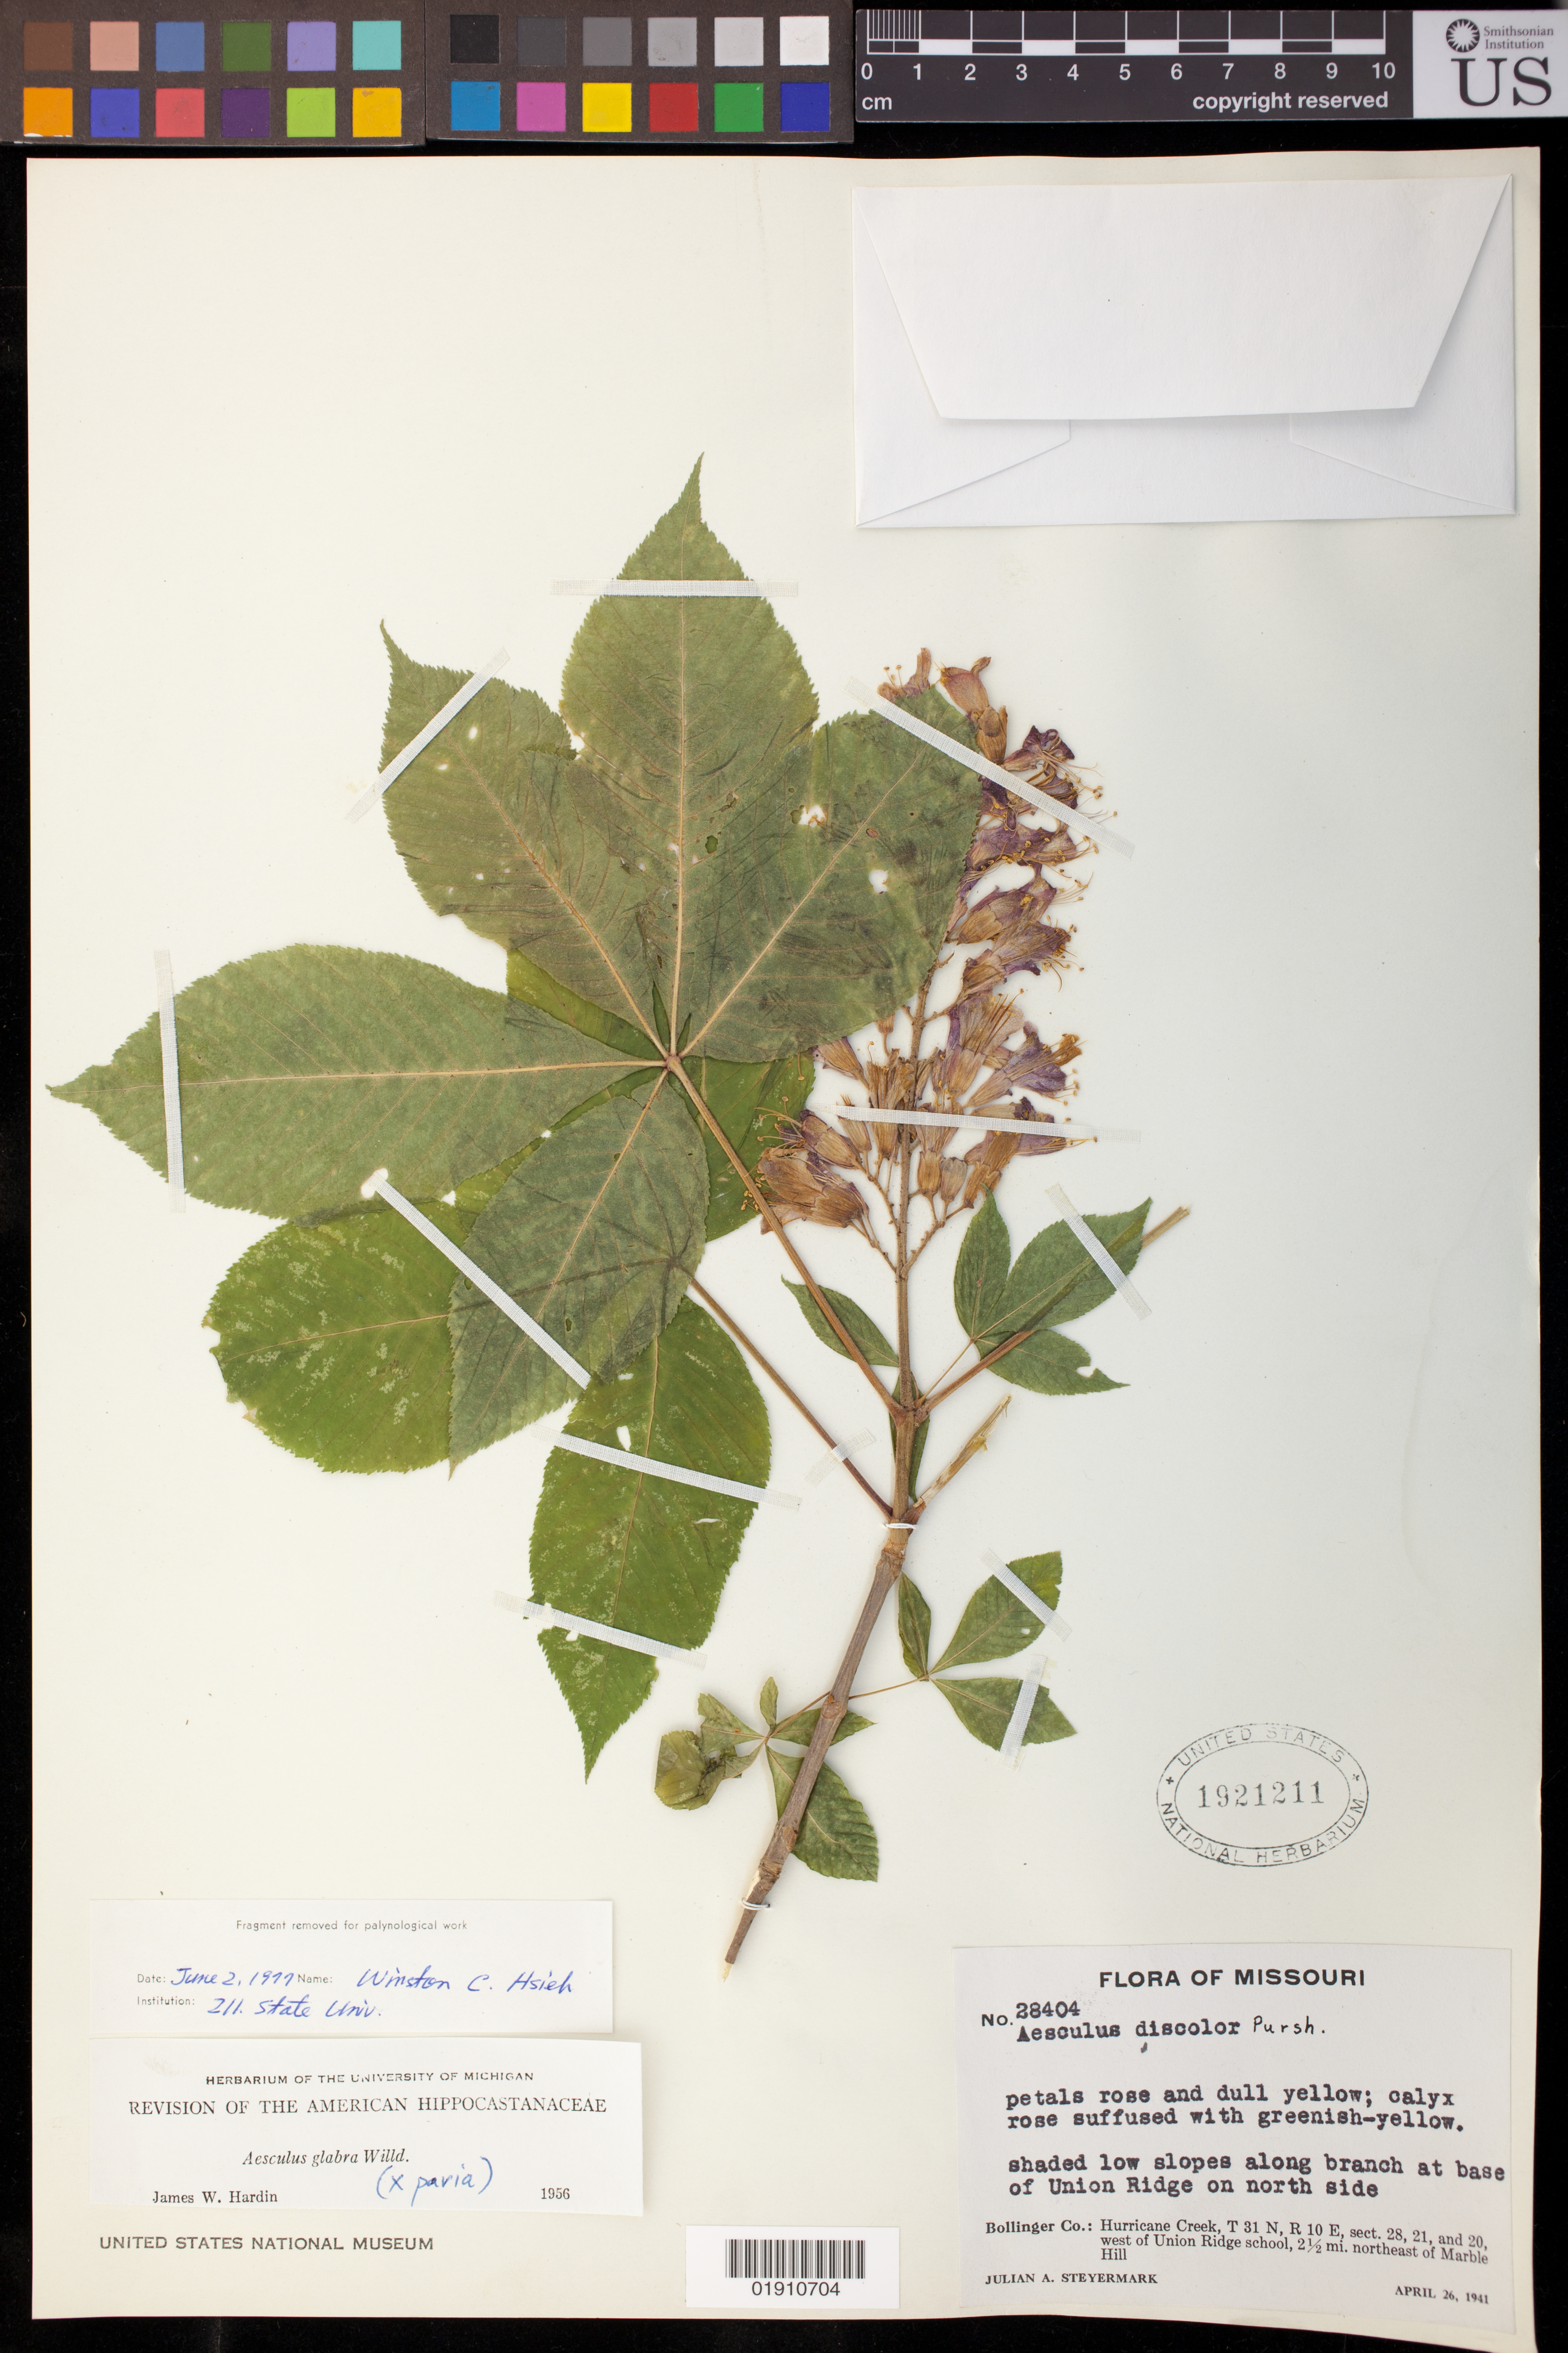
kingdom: Plantae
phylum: Tracheophyta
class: Magnoliopsida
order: Sapindales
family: Sapindaceae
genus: Aesculus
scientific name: Aesculus glabra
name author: Willd.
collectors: J. Steyermark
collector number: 28404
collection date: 1941-04-26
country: United States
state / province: Missouri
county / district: Bollinger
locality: low slopes along branch at base of Union ridge on north side; Hurricane Creek, T 31 N, R 10 E, sect. 28,21, and 20, west of Union Ridge school. 2 1/2 mi. northeast of Marble Hill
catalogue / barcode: US 1921211